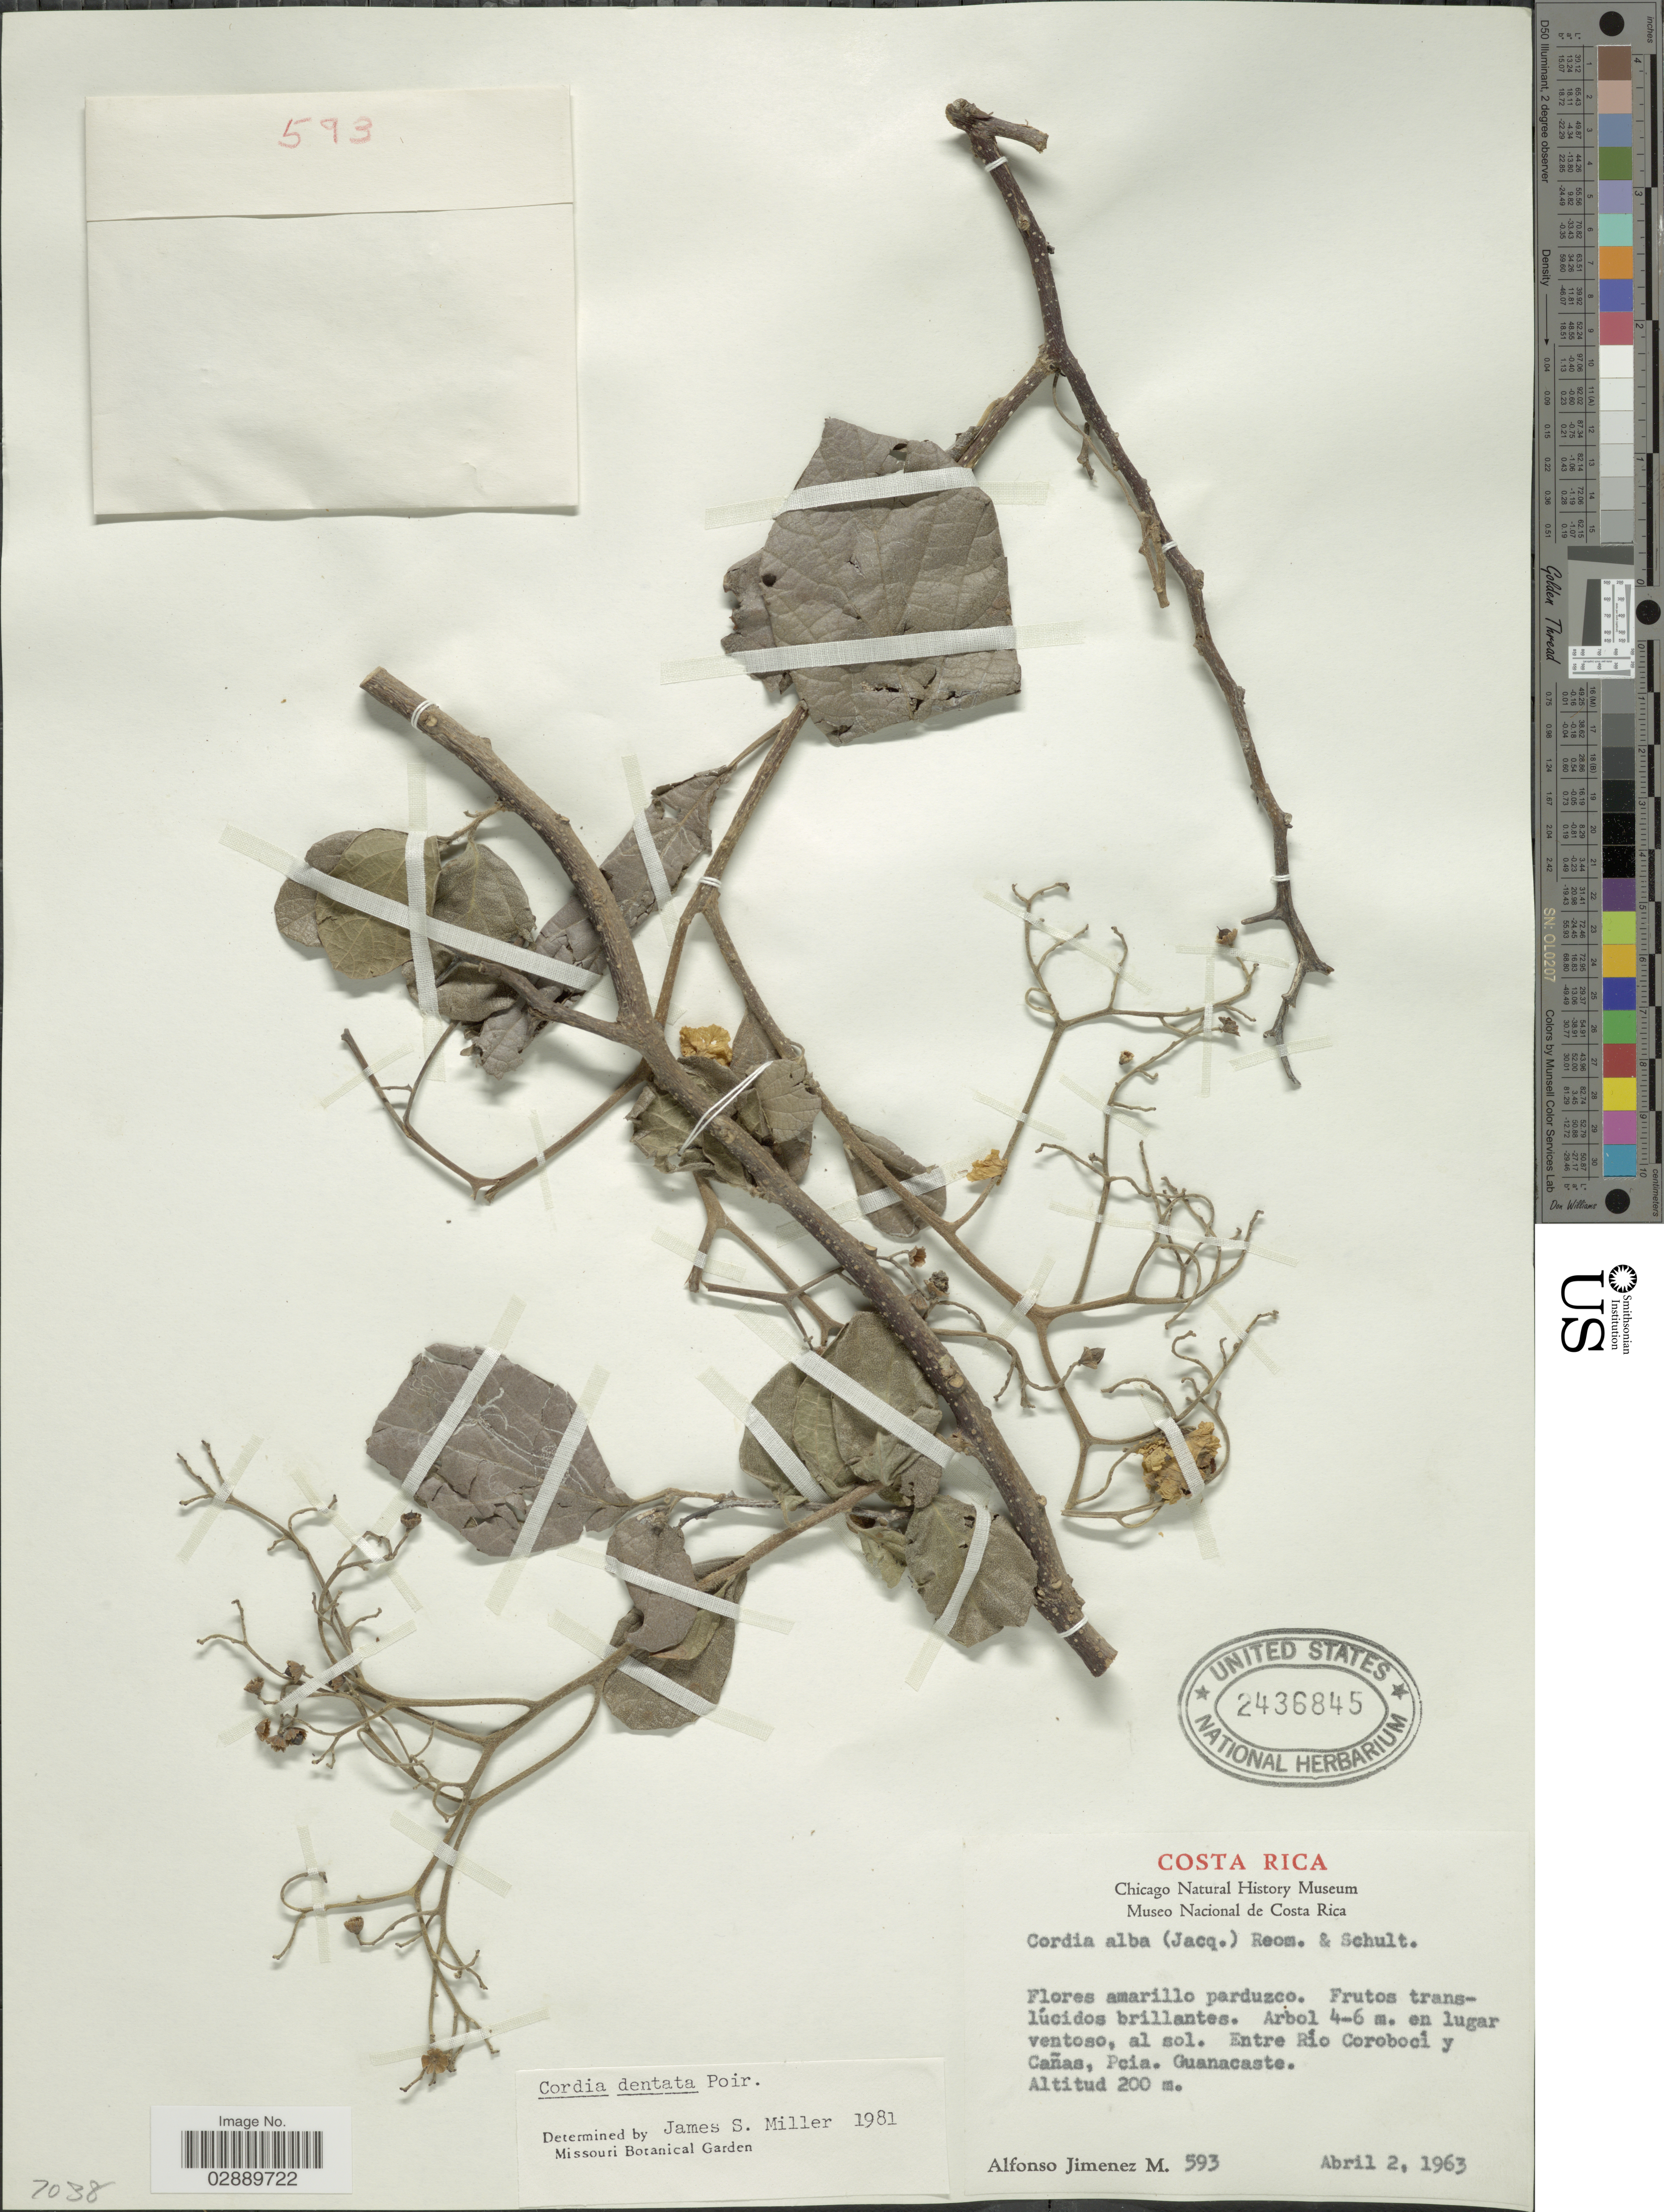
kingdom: Plantae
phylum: Tracheophyta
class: Magnoliopsida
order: Boraginales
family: Cordiaceae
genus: Cordia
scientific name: Cordia dentata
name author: Poir.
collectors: A. Jimenez M.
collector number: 593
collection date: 1963-04-02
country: Costa Rica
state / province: Guanacaste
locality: Entre Río Coroboci y Cañas, Pcia. Guanacaste.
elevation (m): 200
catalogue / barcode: US 2436845